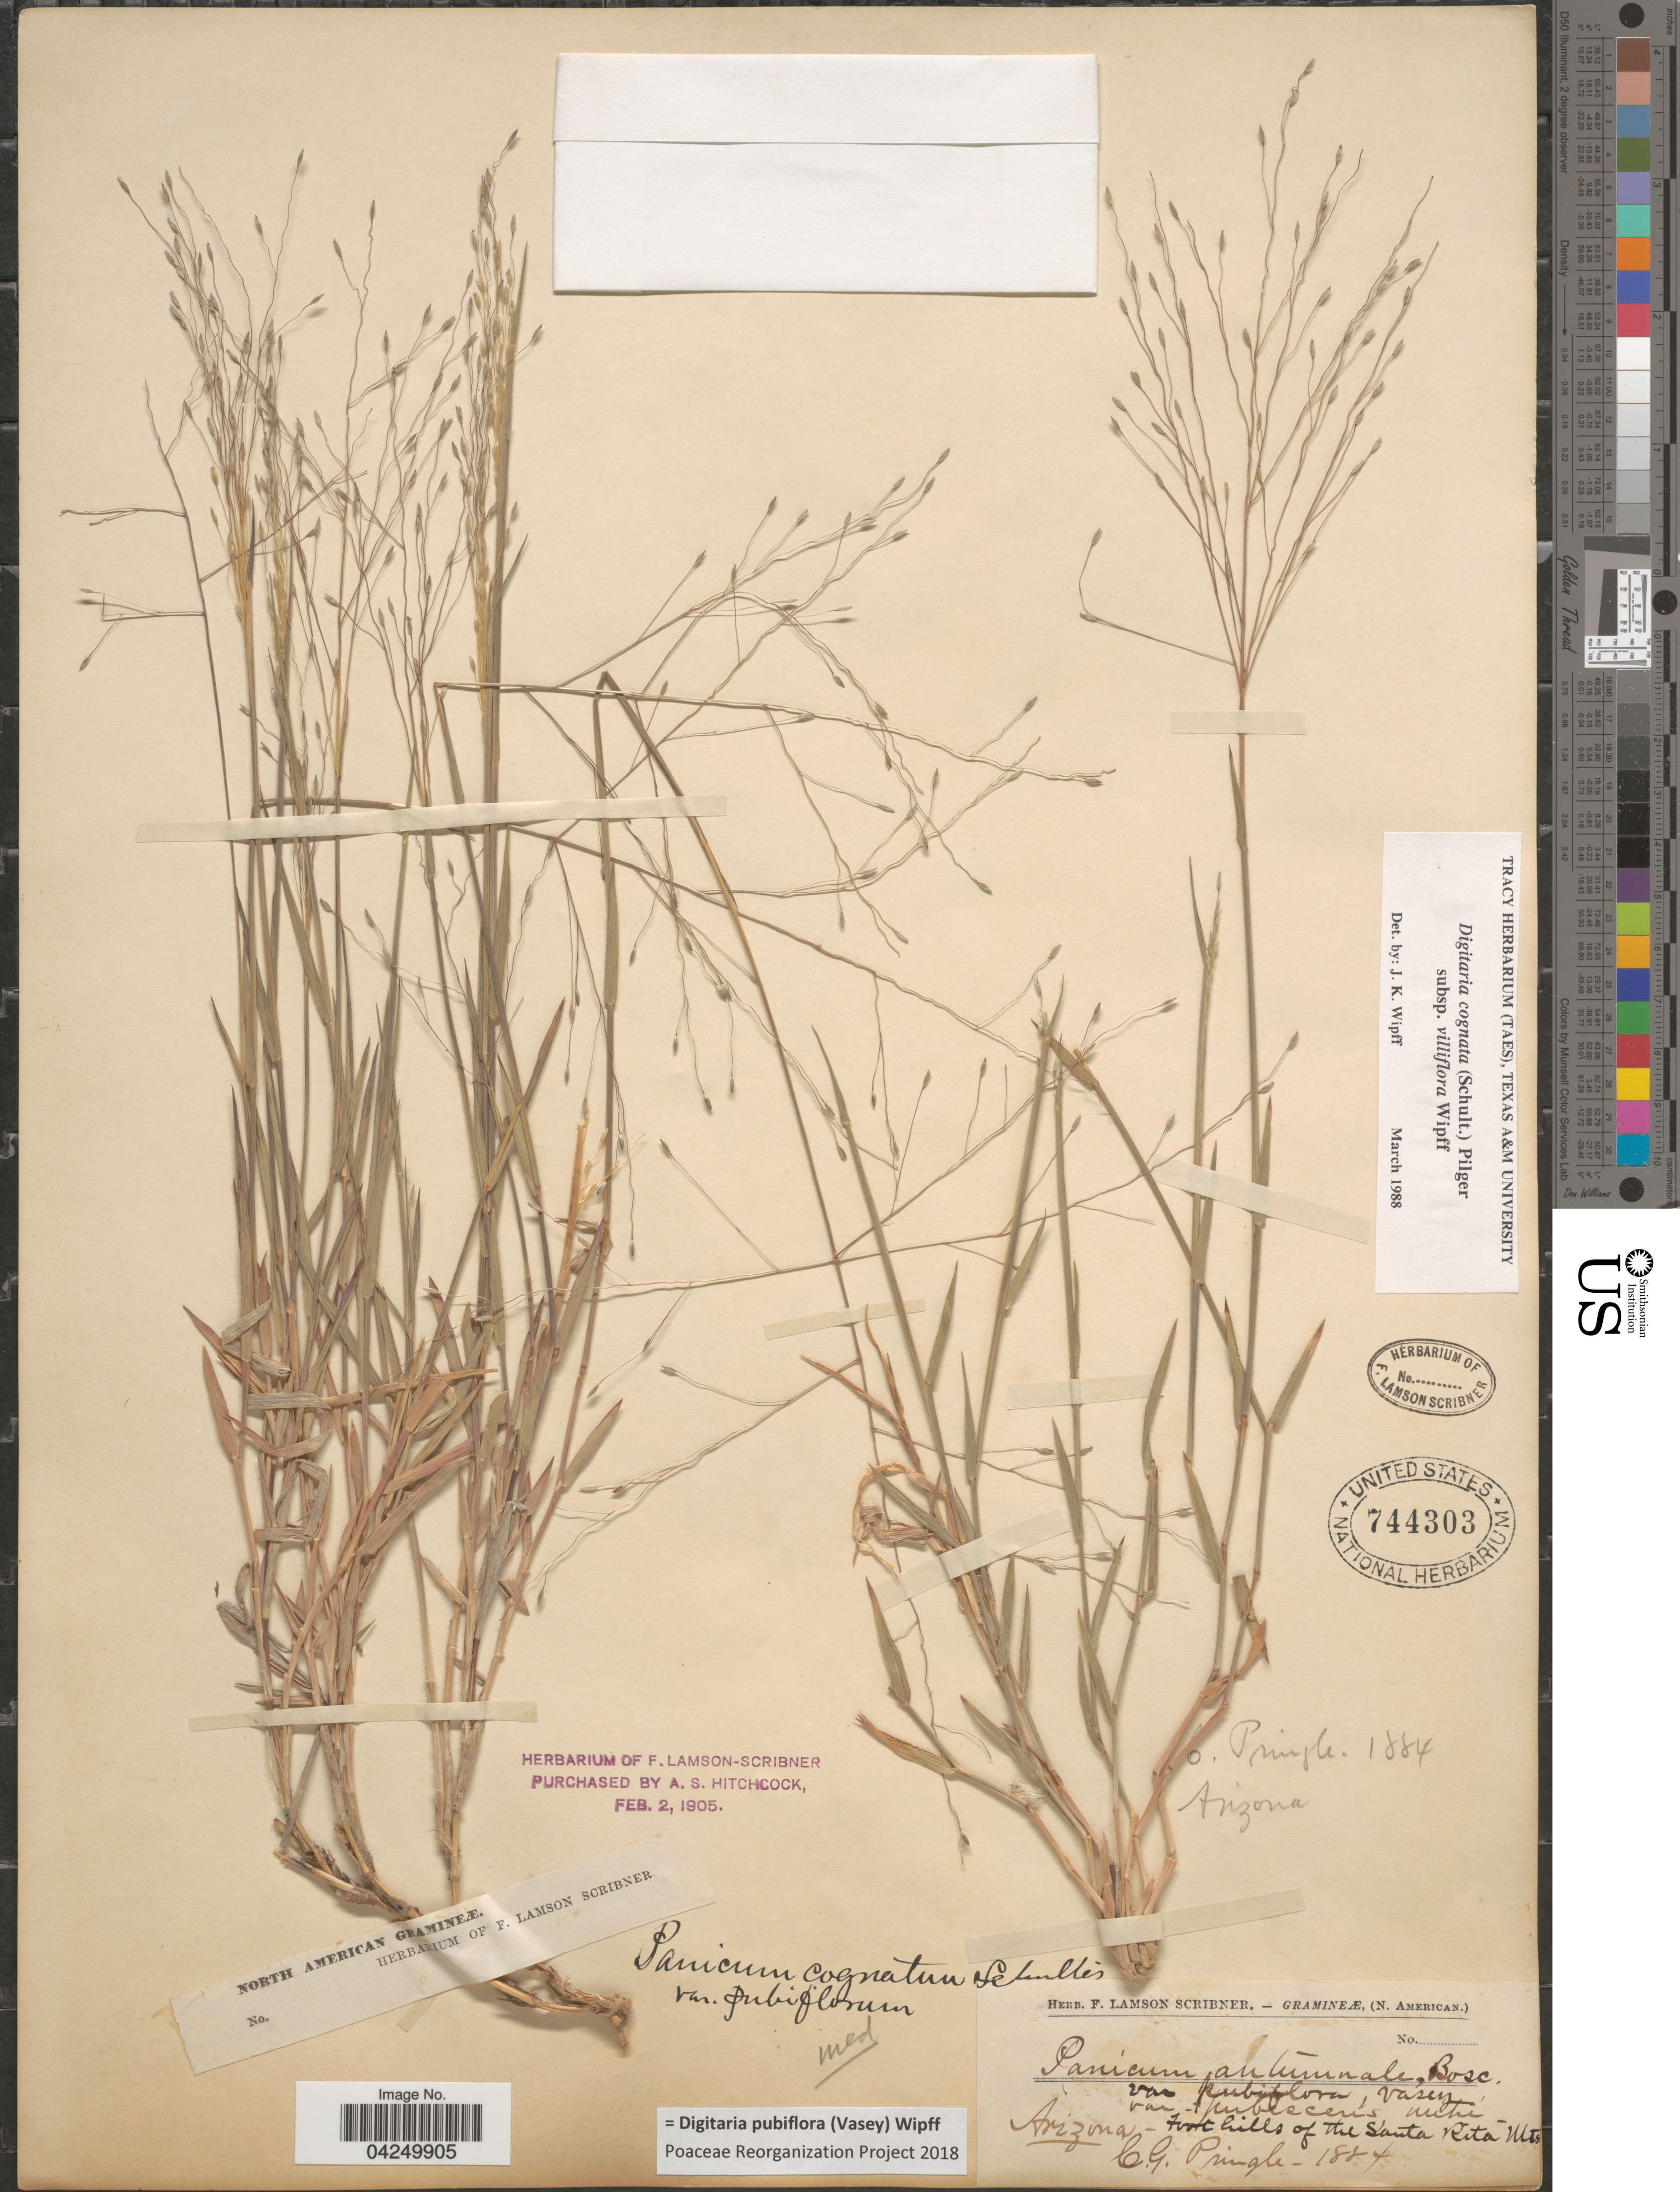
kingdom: Plantae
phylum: Tracheophyta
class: Liliopsida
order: Poales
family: Poaceae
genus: Digitaria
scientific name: Digitaria pubiflora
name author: (Vasey) Wipff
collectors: C. G. Pringle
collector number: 6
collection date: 1884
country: United States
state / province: Arizona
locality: Foothills of the Santa Rita Mts.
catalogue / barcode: US 744303